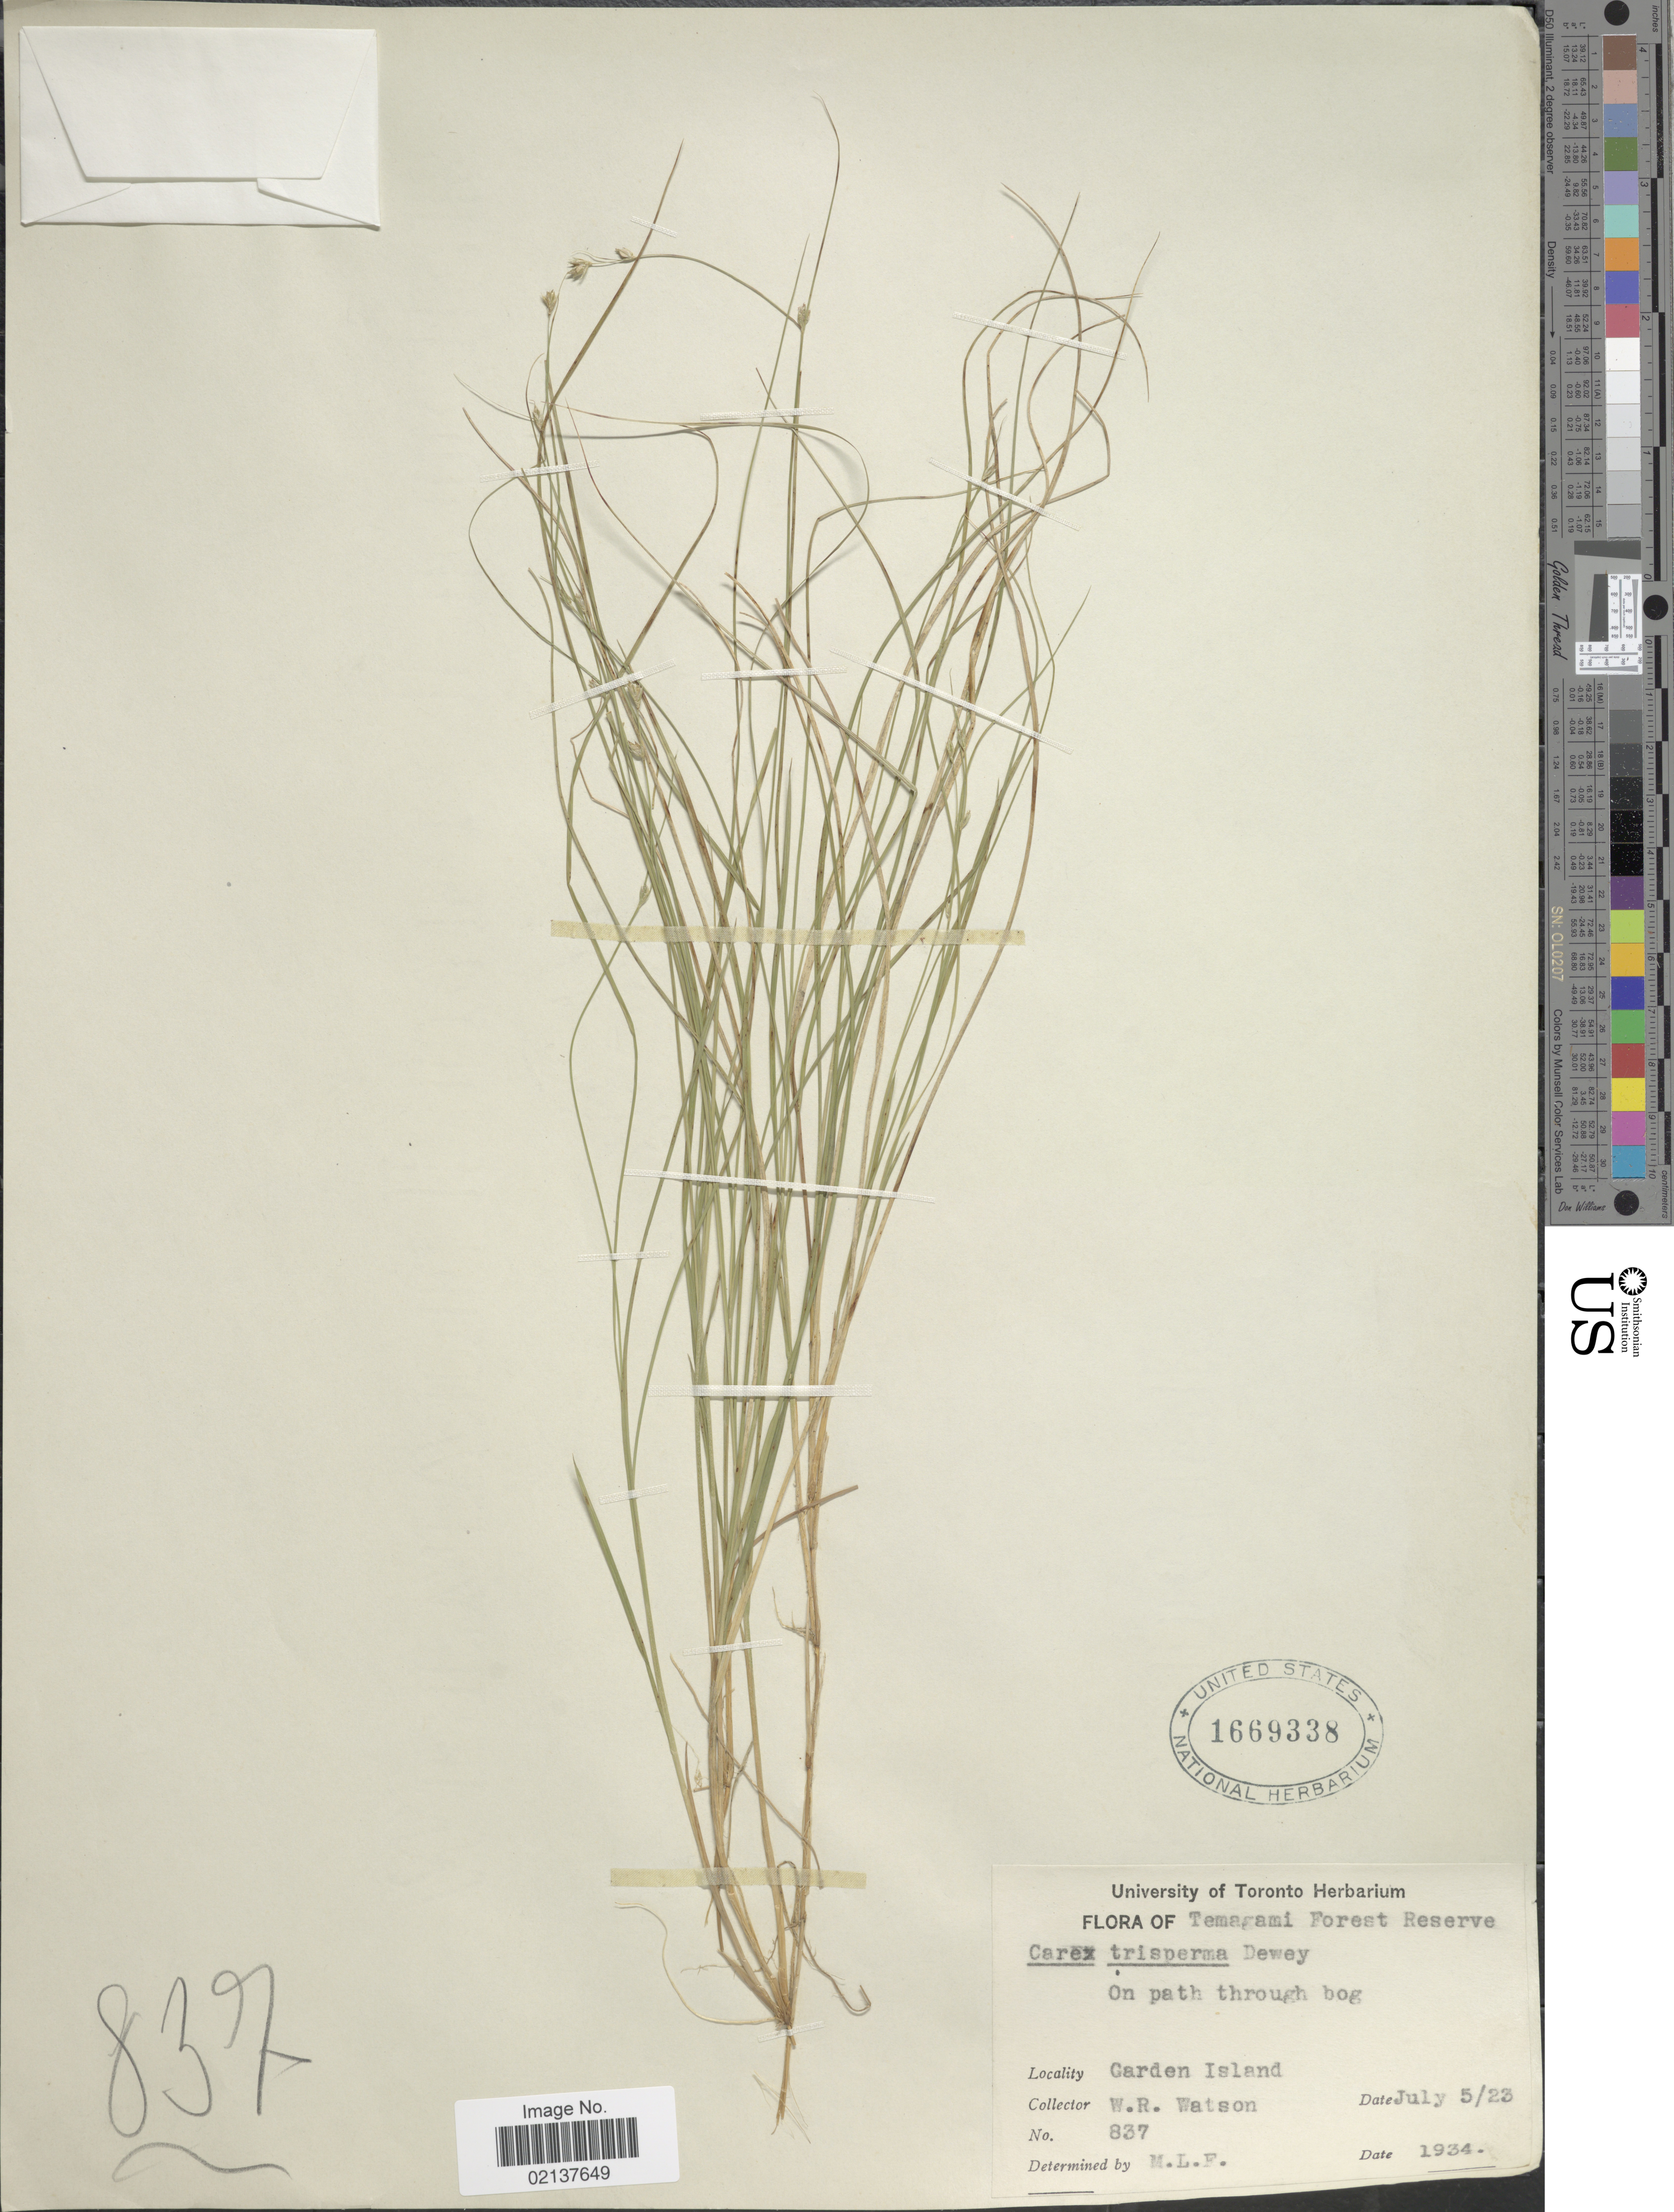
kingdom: Plantae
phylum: Tracheophyta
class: Liliopsida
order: Poales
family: Cyperaceae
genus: Carex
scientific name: Carex trisperma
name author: Dewey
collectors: W. R. Watson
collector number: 837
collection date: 1923-07-05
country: Canada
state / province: Ontario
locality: Temagami Forest Reserve, Garden Island.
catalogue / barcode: US 1669338